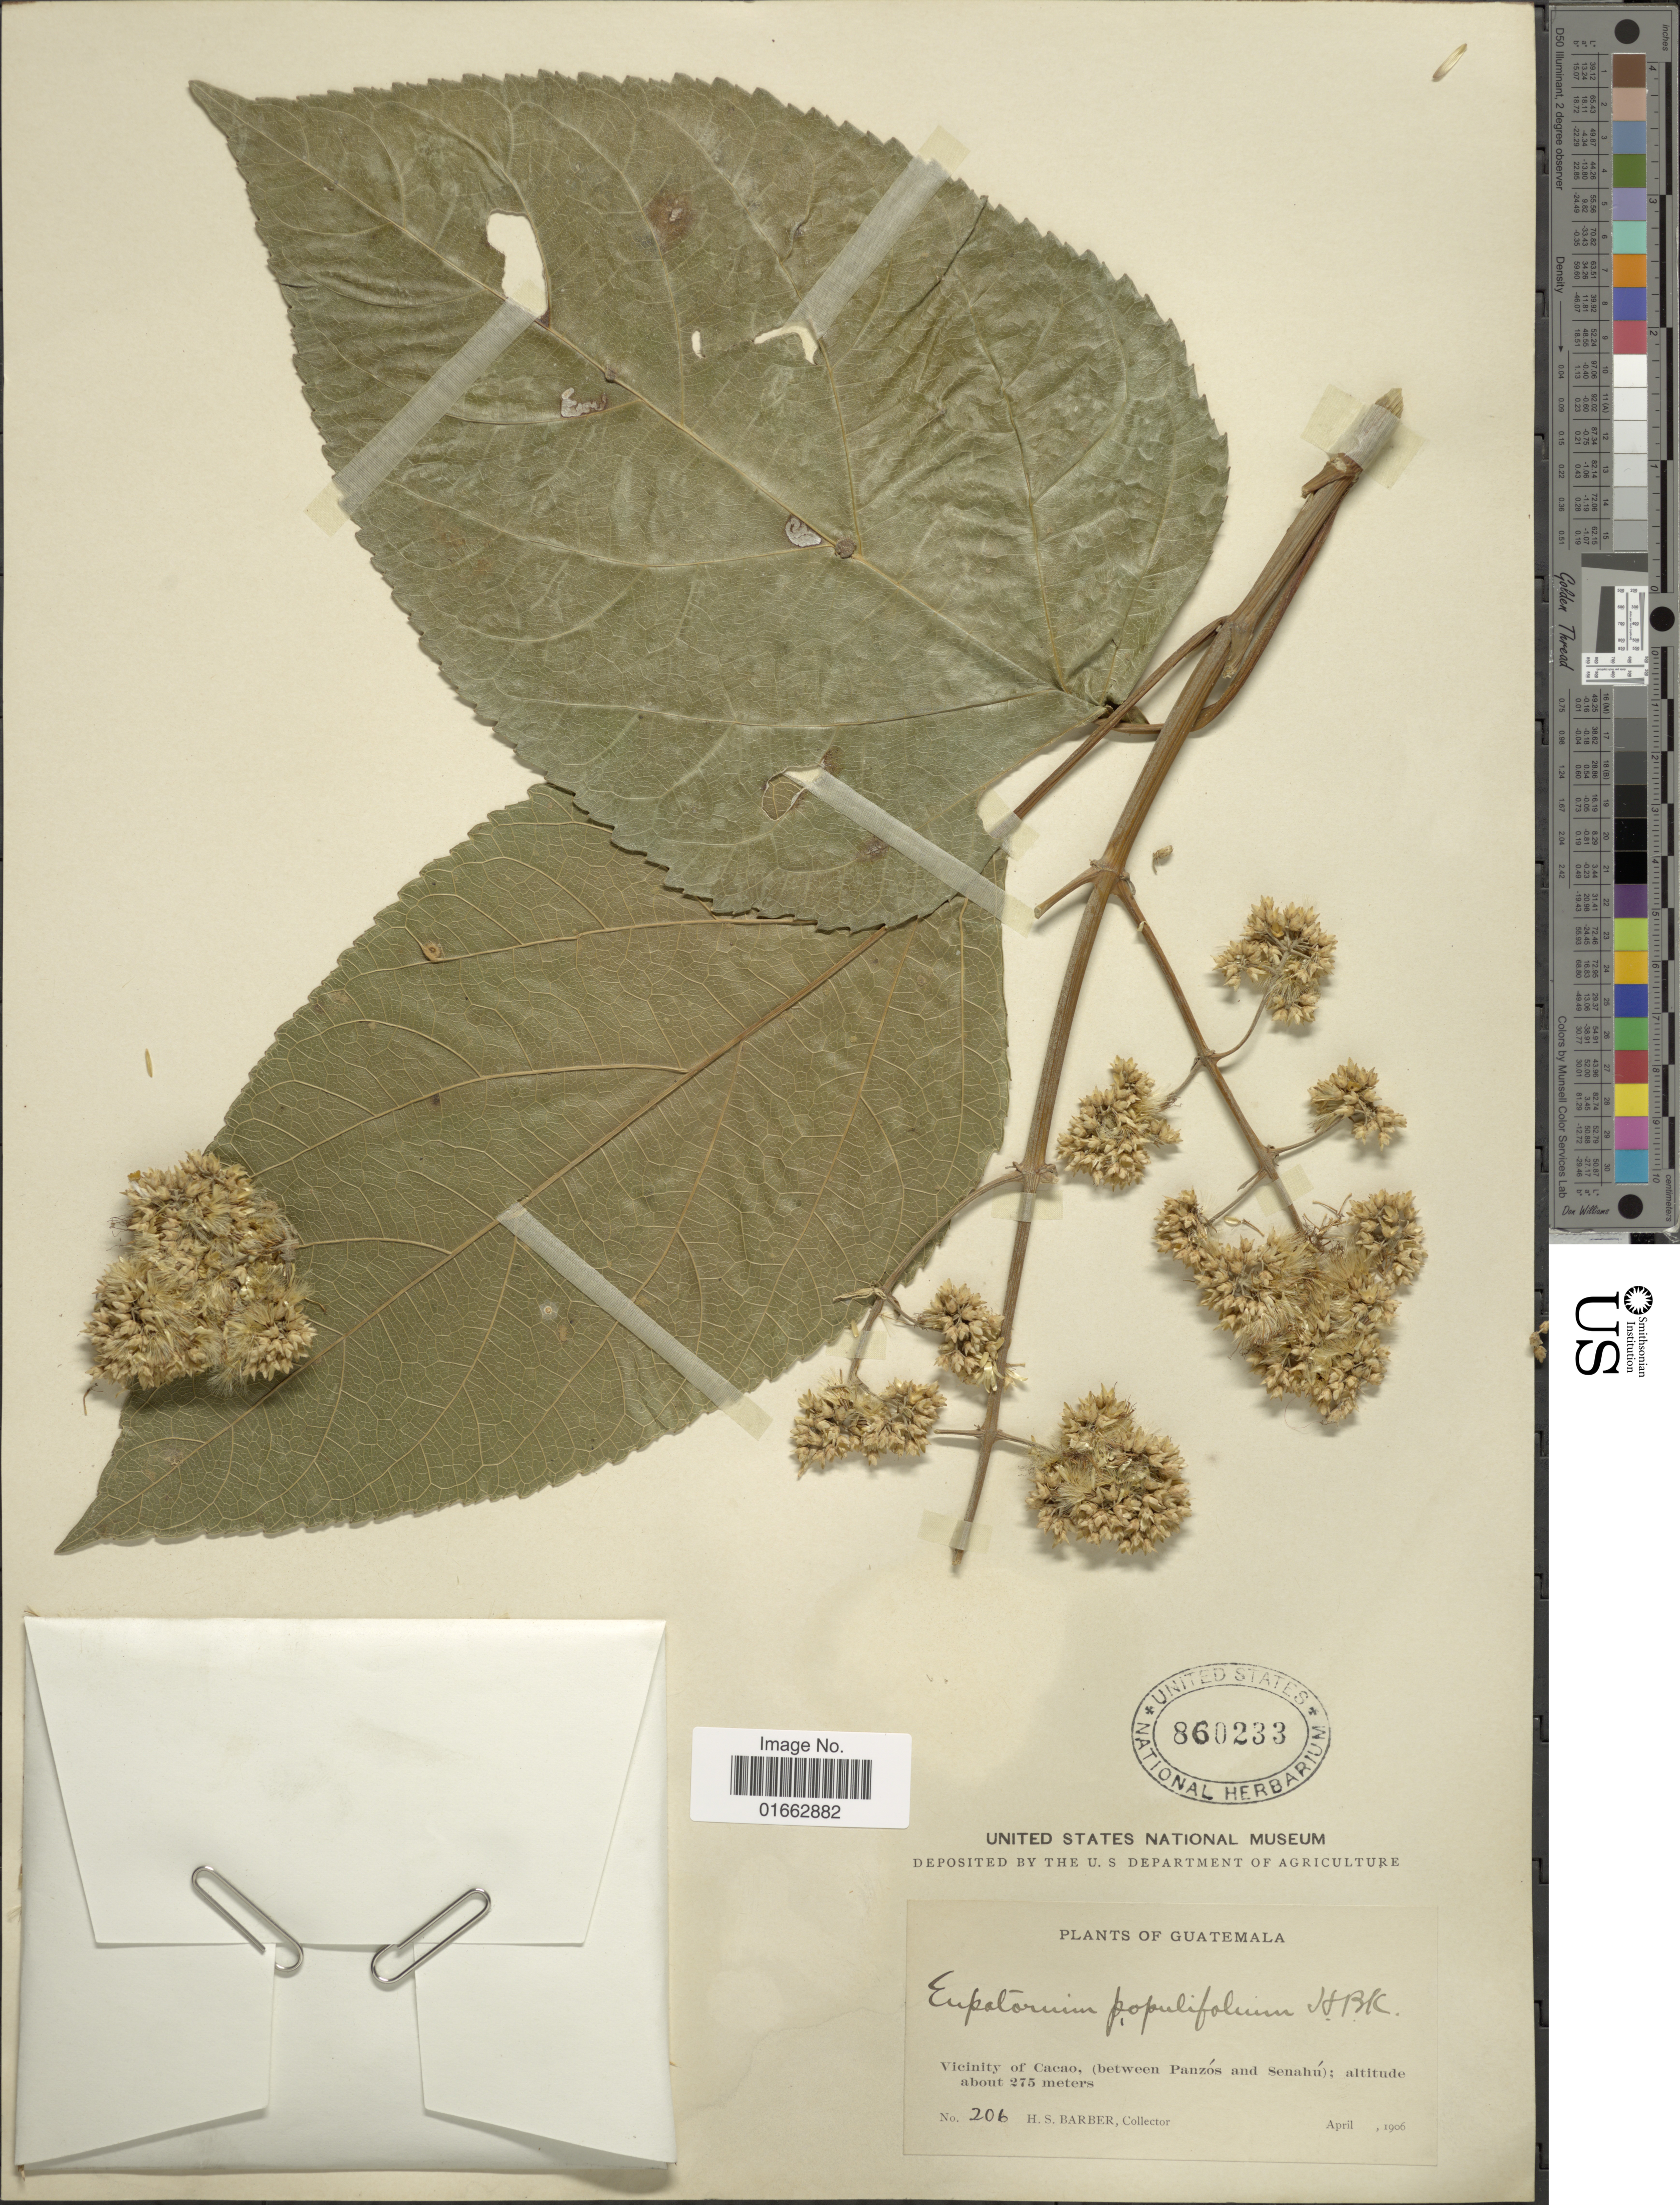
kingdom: Plantae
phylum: Tracheophyta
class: Magnoliopsida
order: Asterales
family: Asteraceae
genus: Critonia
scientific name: Critonia morifolia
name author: (Mill.) R.M. King & H. Rob.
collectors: H. Barber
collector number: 206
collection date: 1906-04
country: Guatemala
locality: Vicinity of Cacao, (between Panzós and Senahú)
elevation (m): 275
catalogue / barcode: US 860233